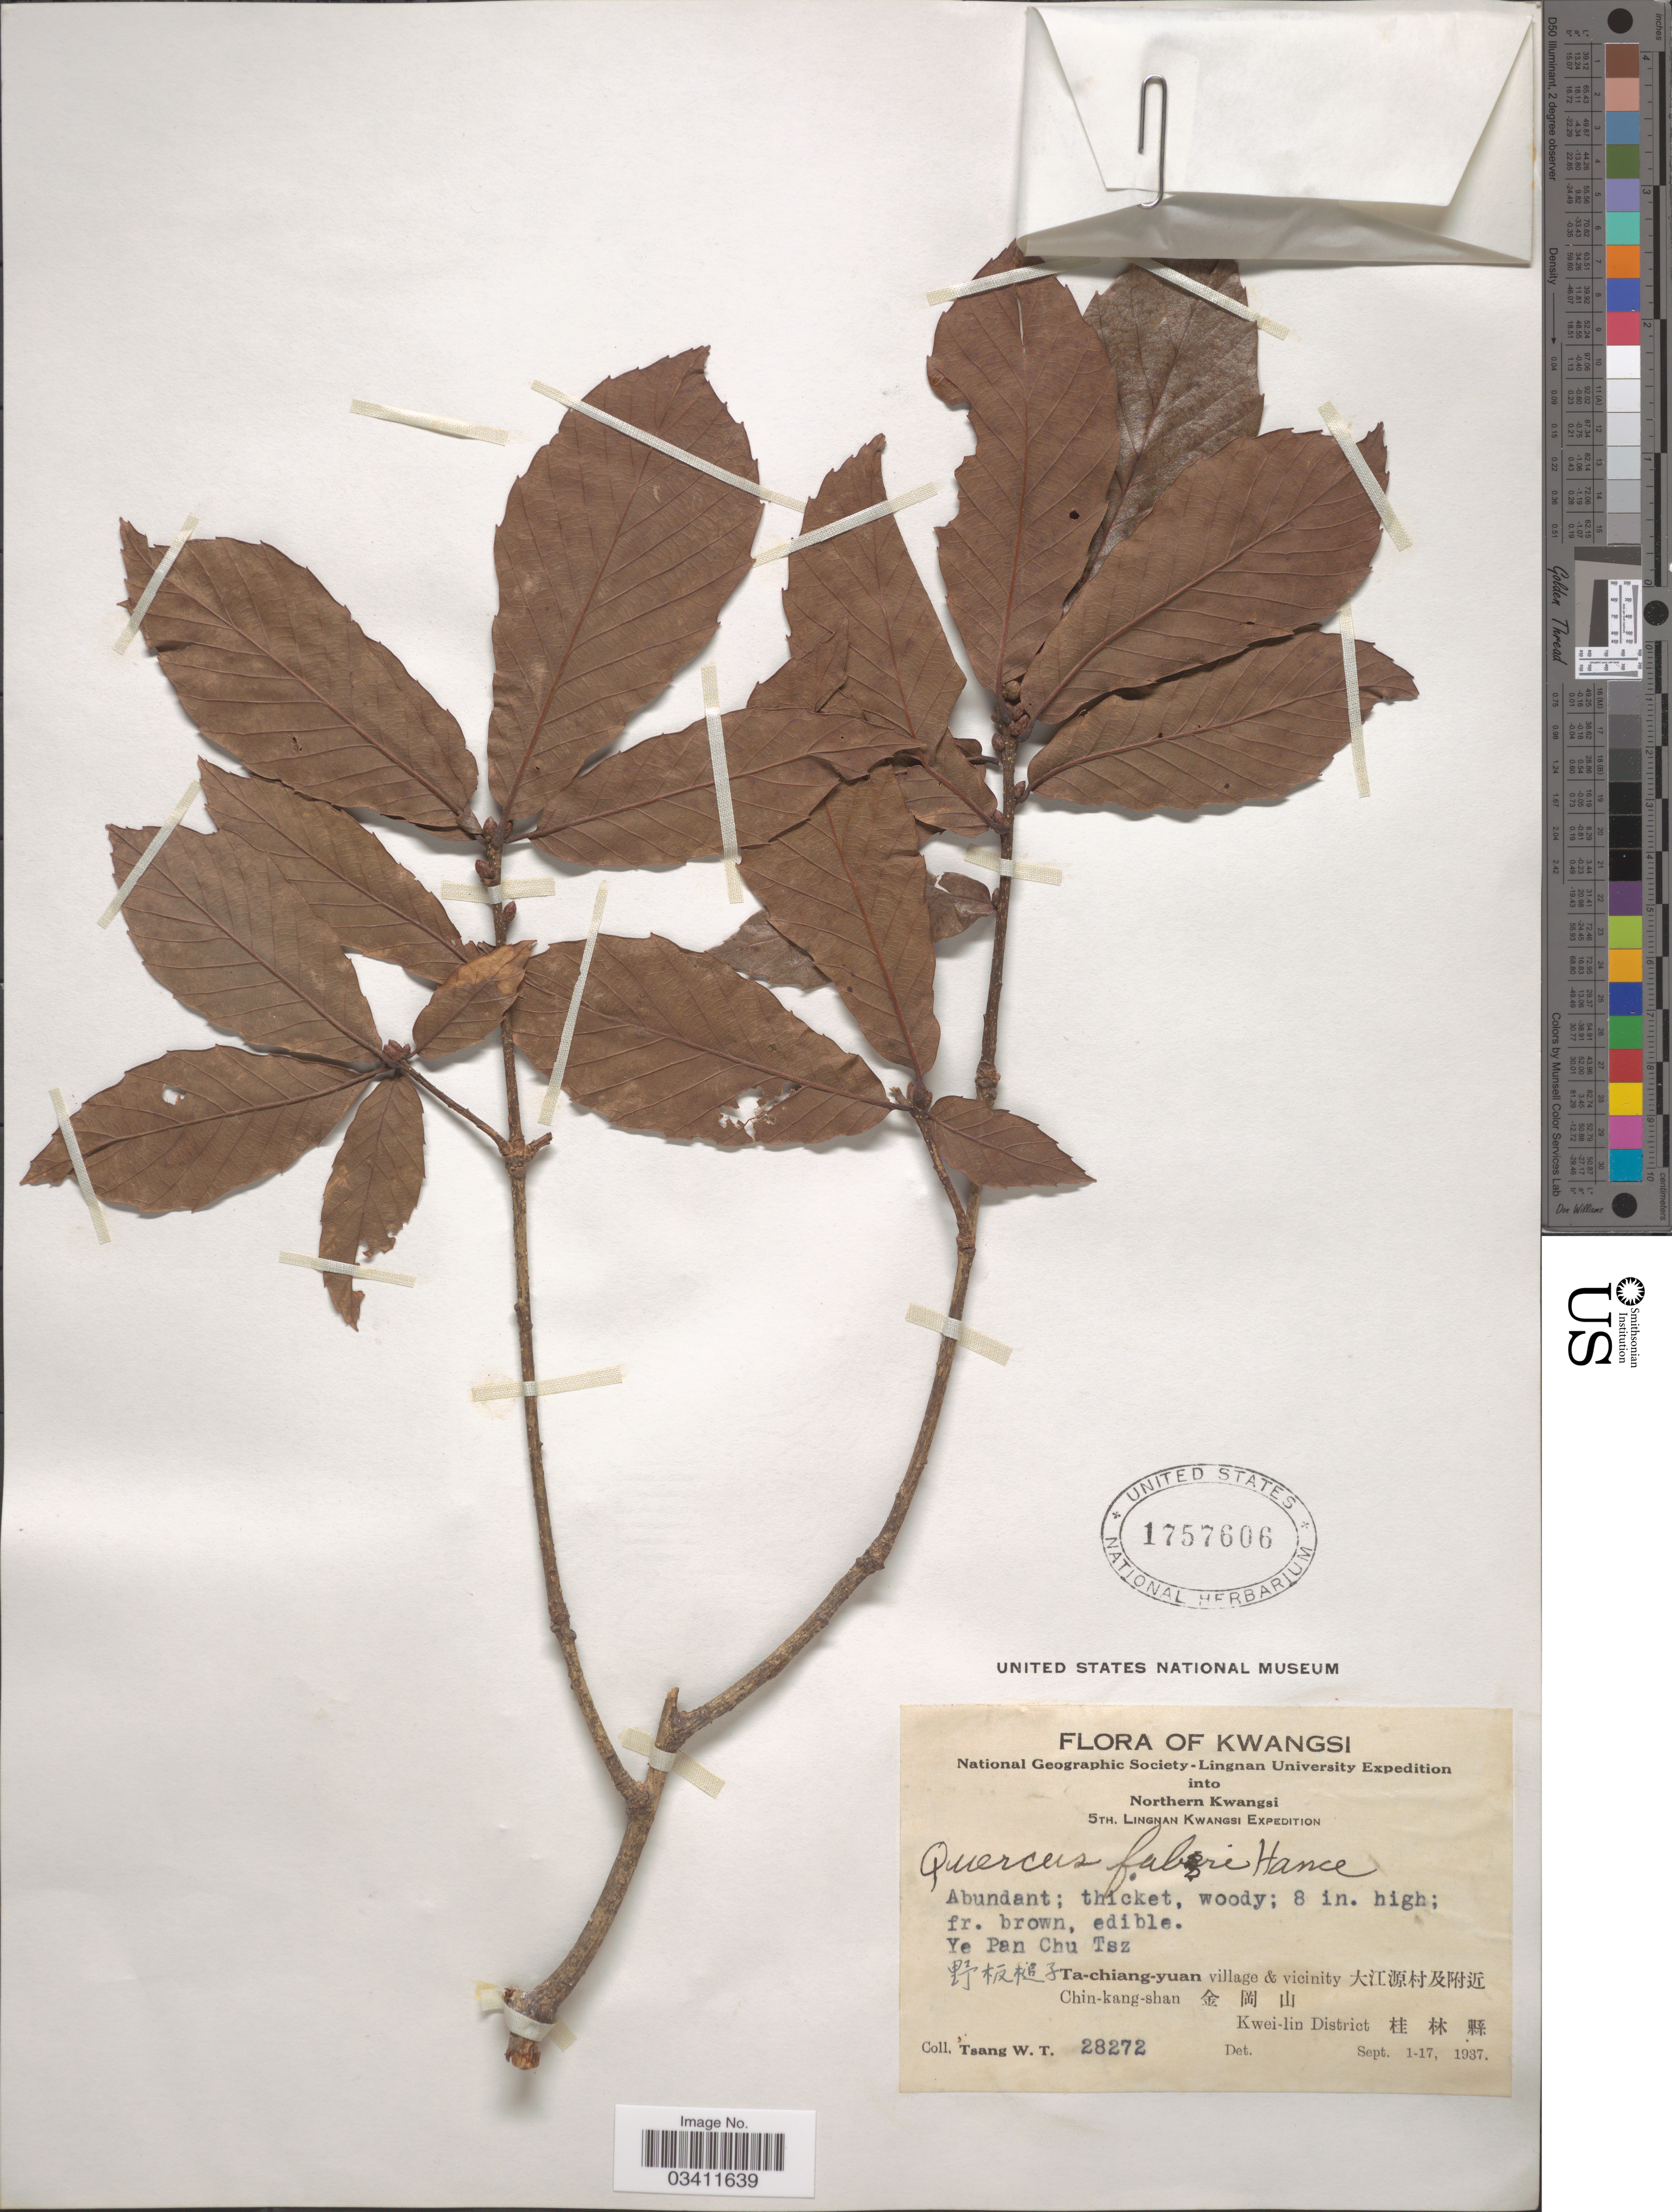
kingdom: Plantae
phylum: Tracheophyta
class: Magnoliopsida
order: Fagales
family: Fagaceae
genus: Quercus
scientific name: Quercus fabrei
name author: Hance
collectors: W. T. Tsang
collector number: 28272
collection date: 1937-09-01/1937-09-17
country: China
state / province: Guangxi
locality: Ye Pan Chu Tsz. Ta-chiang-yuan village & vicinity Chin-kang-shan Kwei-lin District .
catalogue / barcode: US 1757606